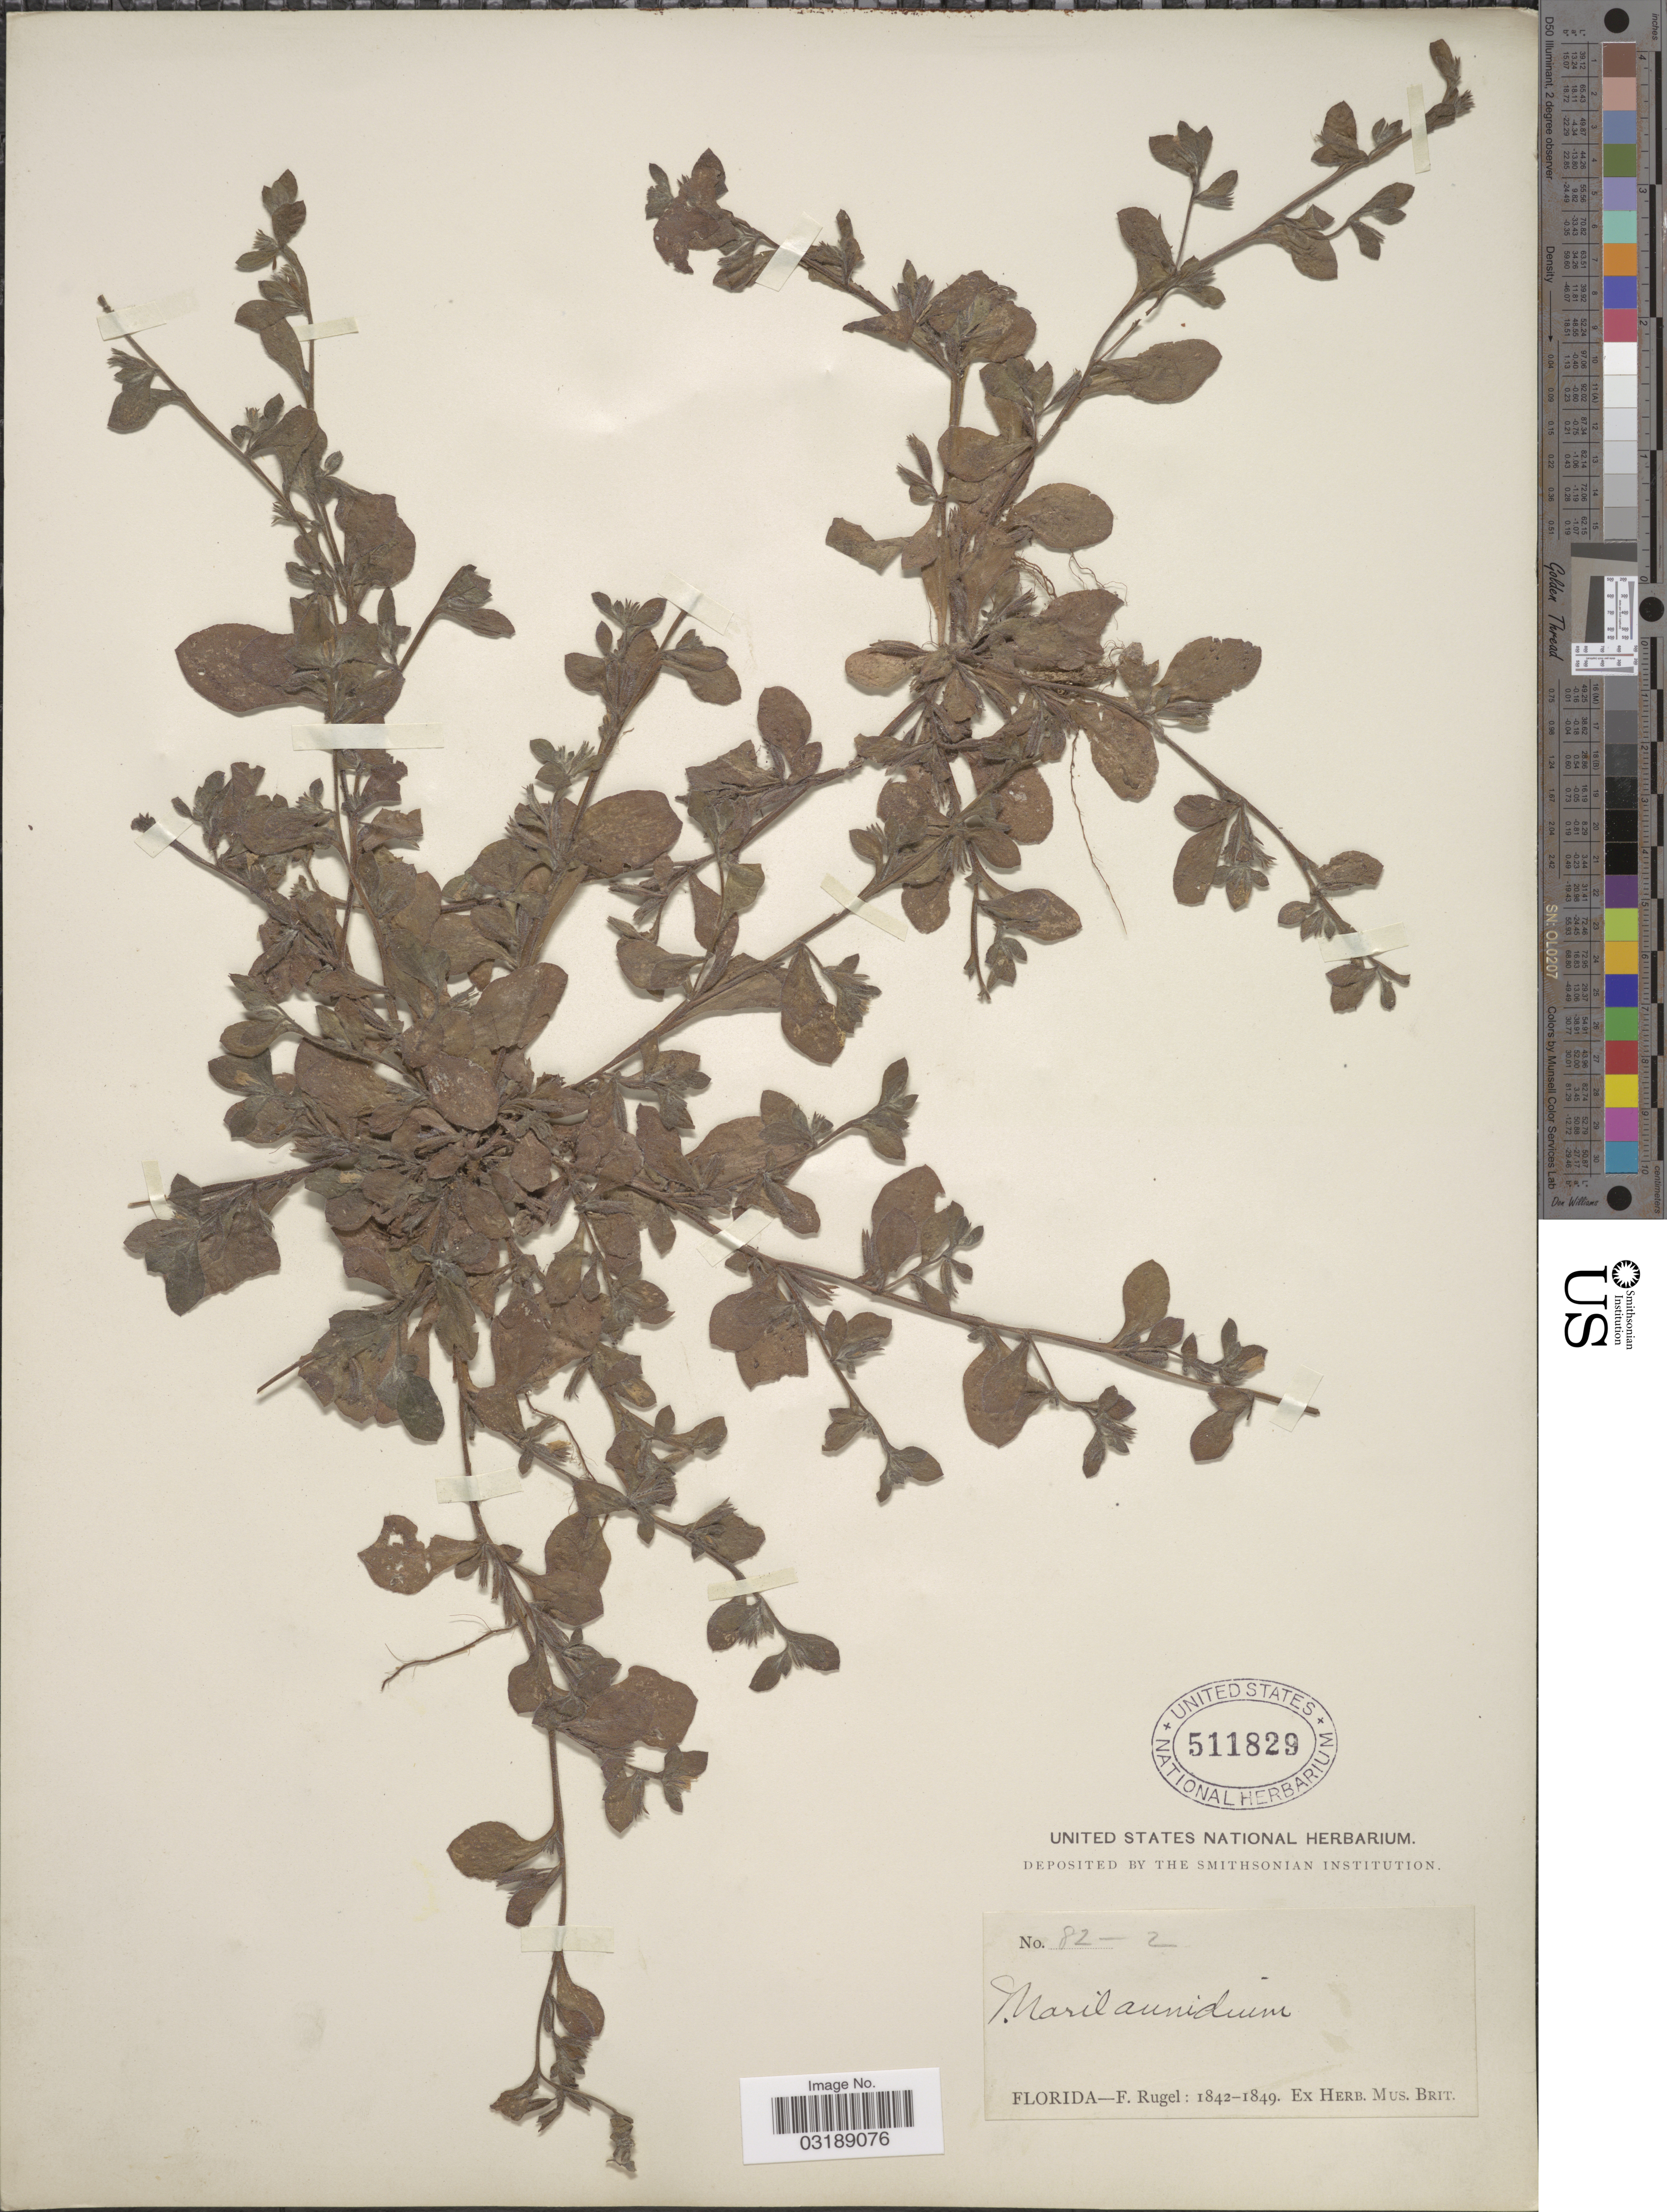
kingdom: Plantae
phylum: Tracheophyta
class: Magnoliopsida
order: Boraginales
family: Namaceae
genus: Nama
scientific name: Nama jamaicensis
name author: L.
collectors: F. Rugel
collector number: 82-2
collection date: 1842/1849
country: United States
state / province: Florida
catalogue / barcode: US 511829